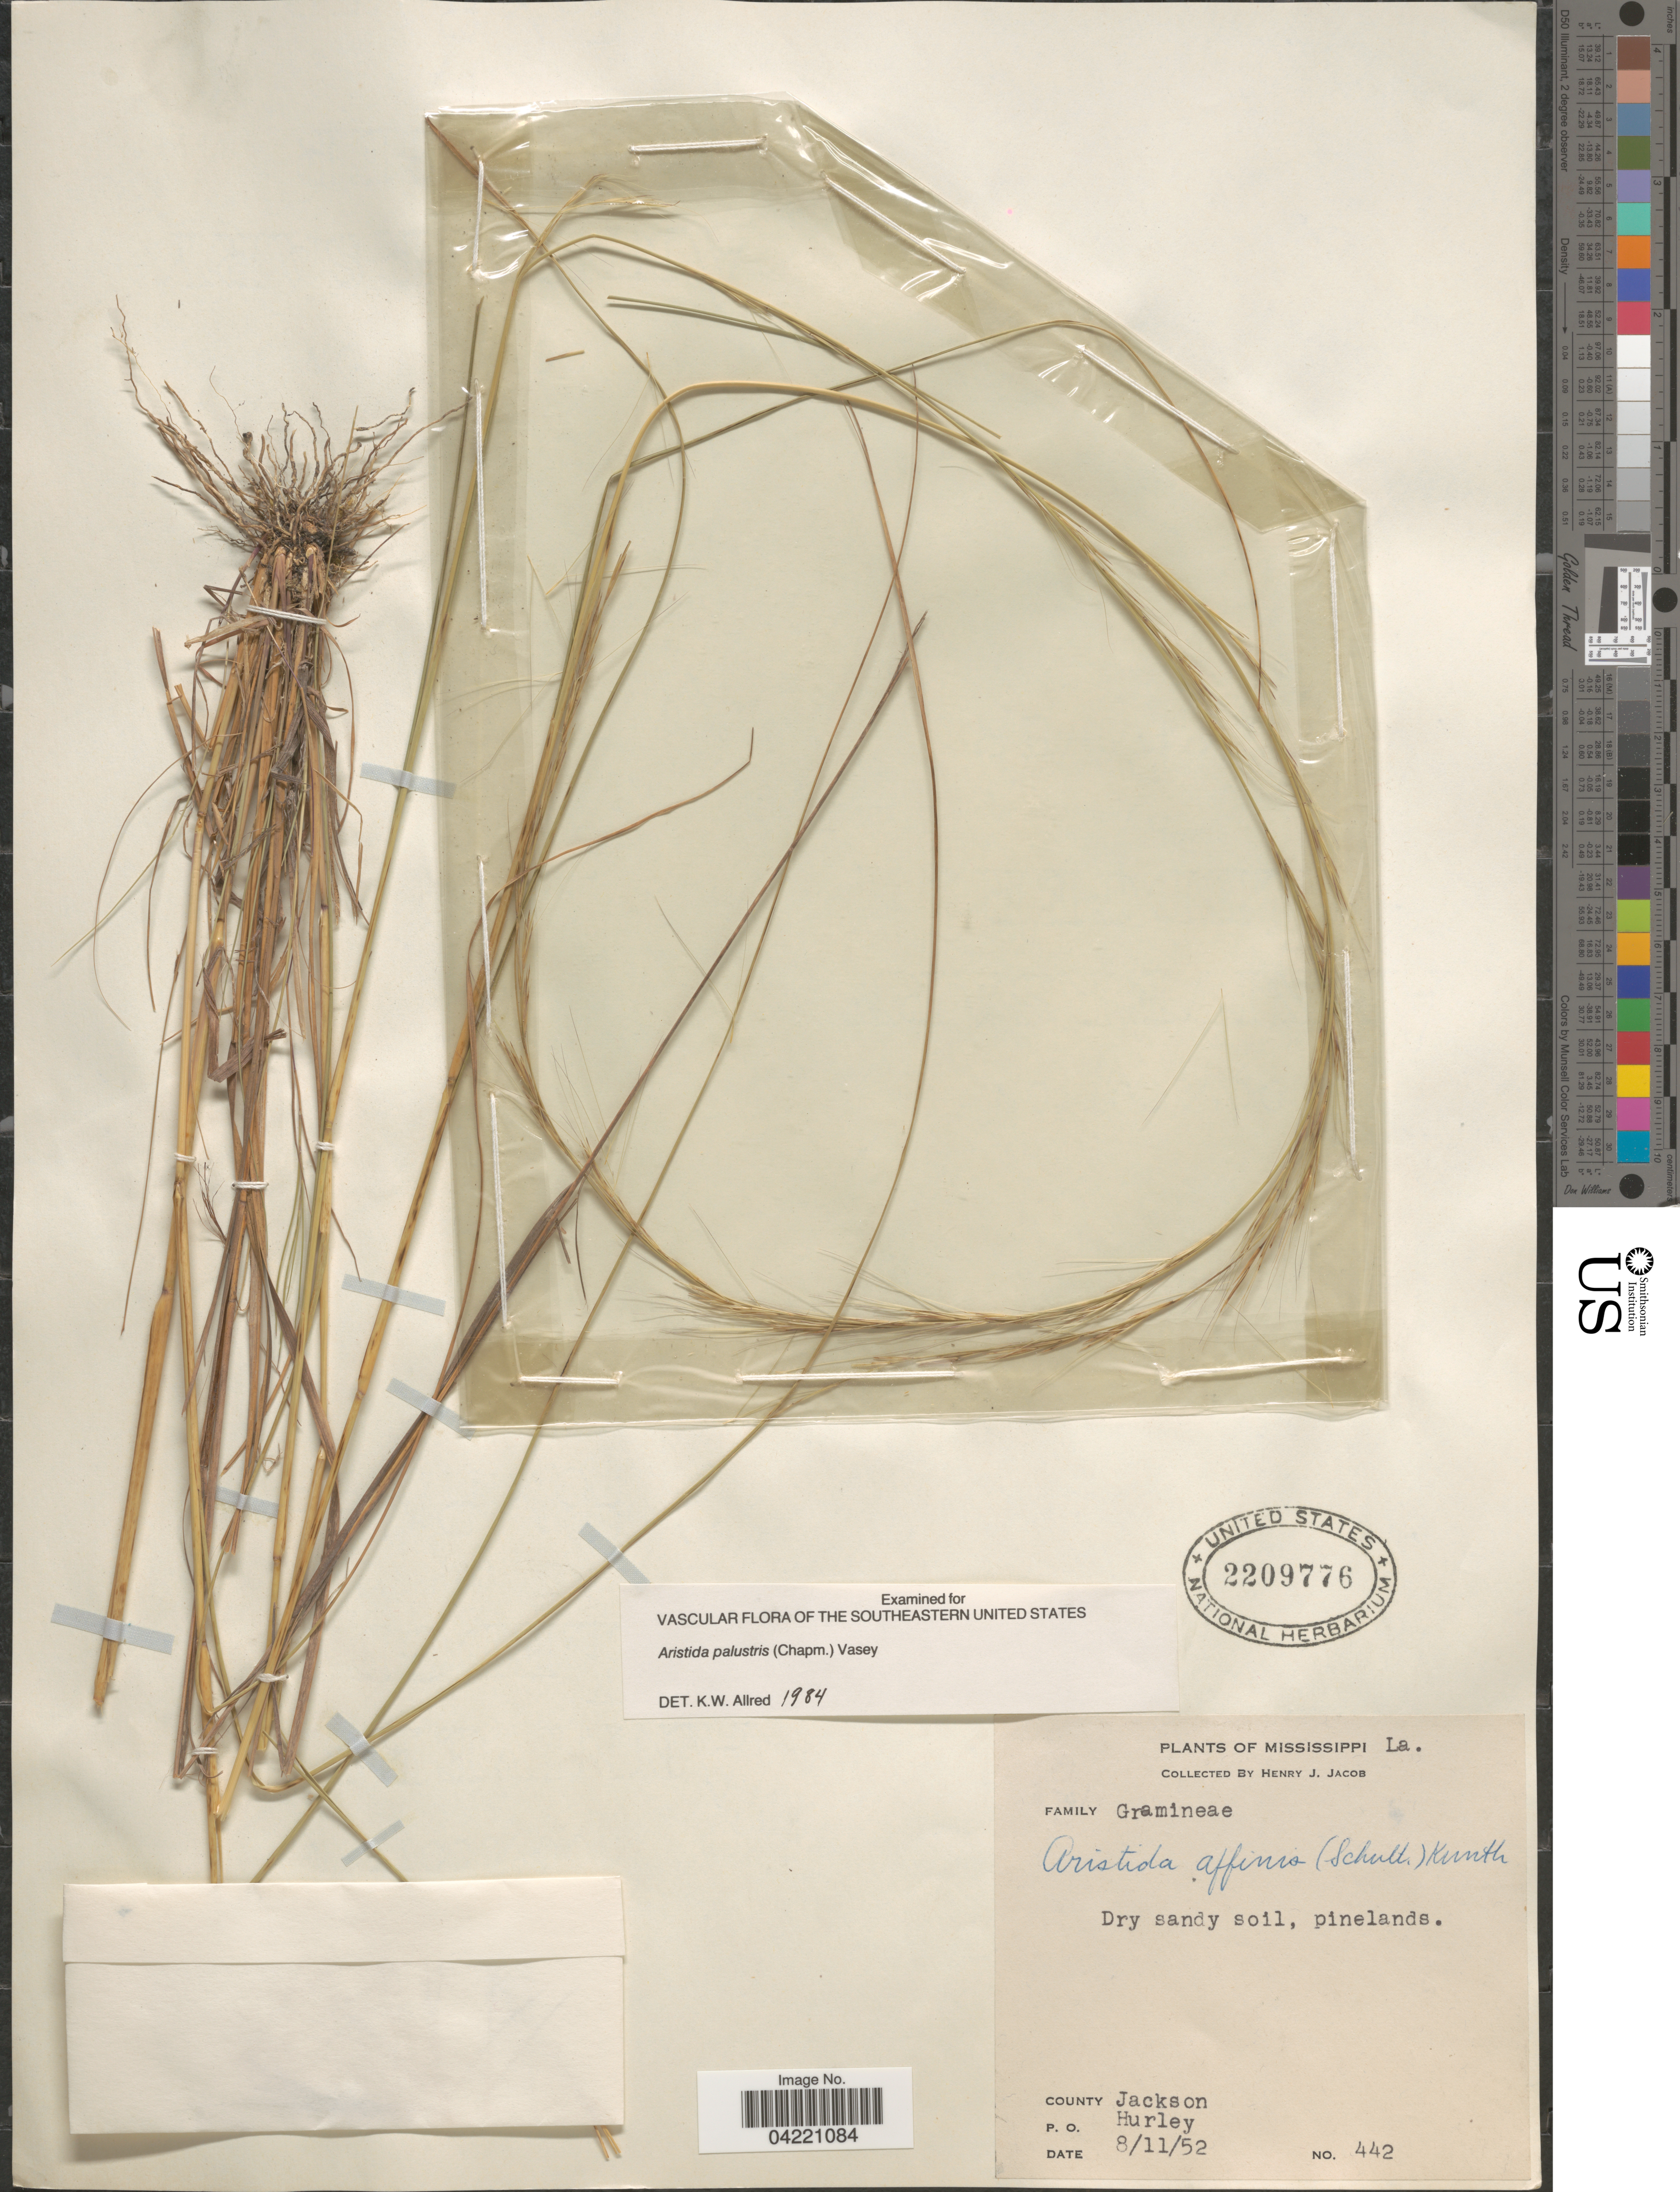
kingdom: Plantae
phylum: Tracheophyta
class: Liliopsida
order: Poales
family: Poaceae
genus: Aristida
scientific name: Aristida palustris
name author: (Chapm.) Vasey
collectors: H. Jacob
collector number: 442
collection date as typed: Transcribed d/m/y: 11/8/52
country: United States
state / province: Mississippi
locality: County Jackson. P.O. Hurley.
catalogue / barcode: US 2209776